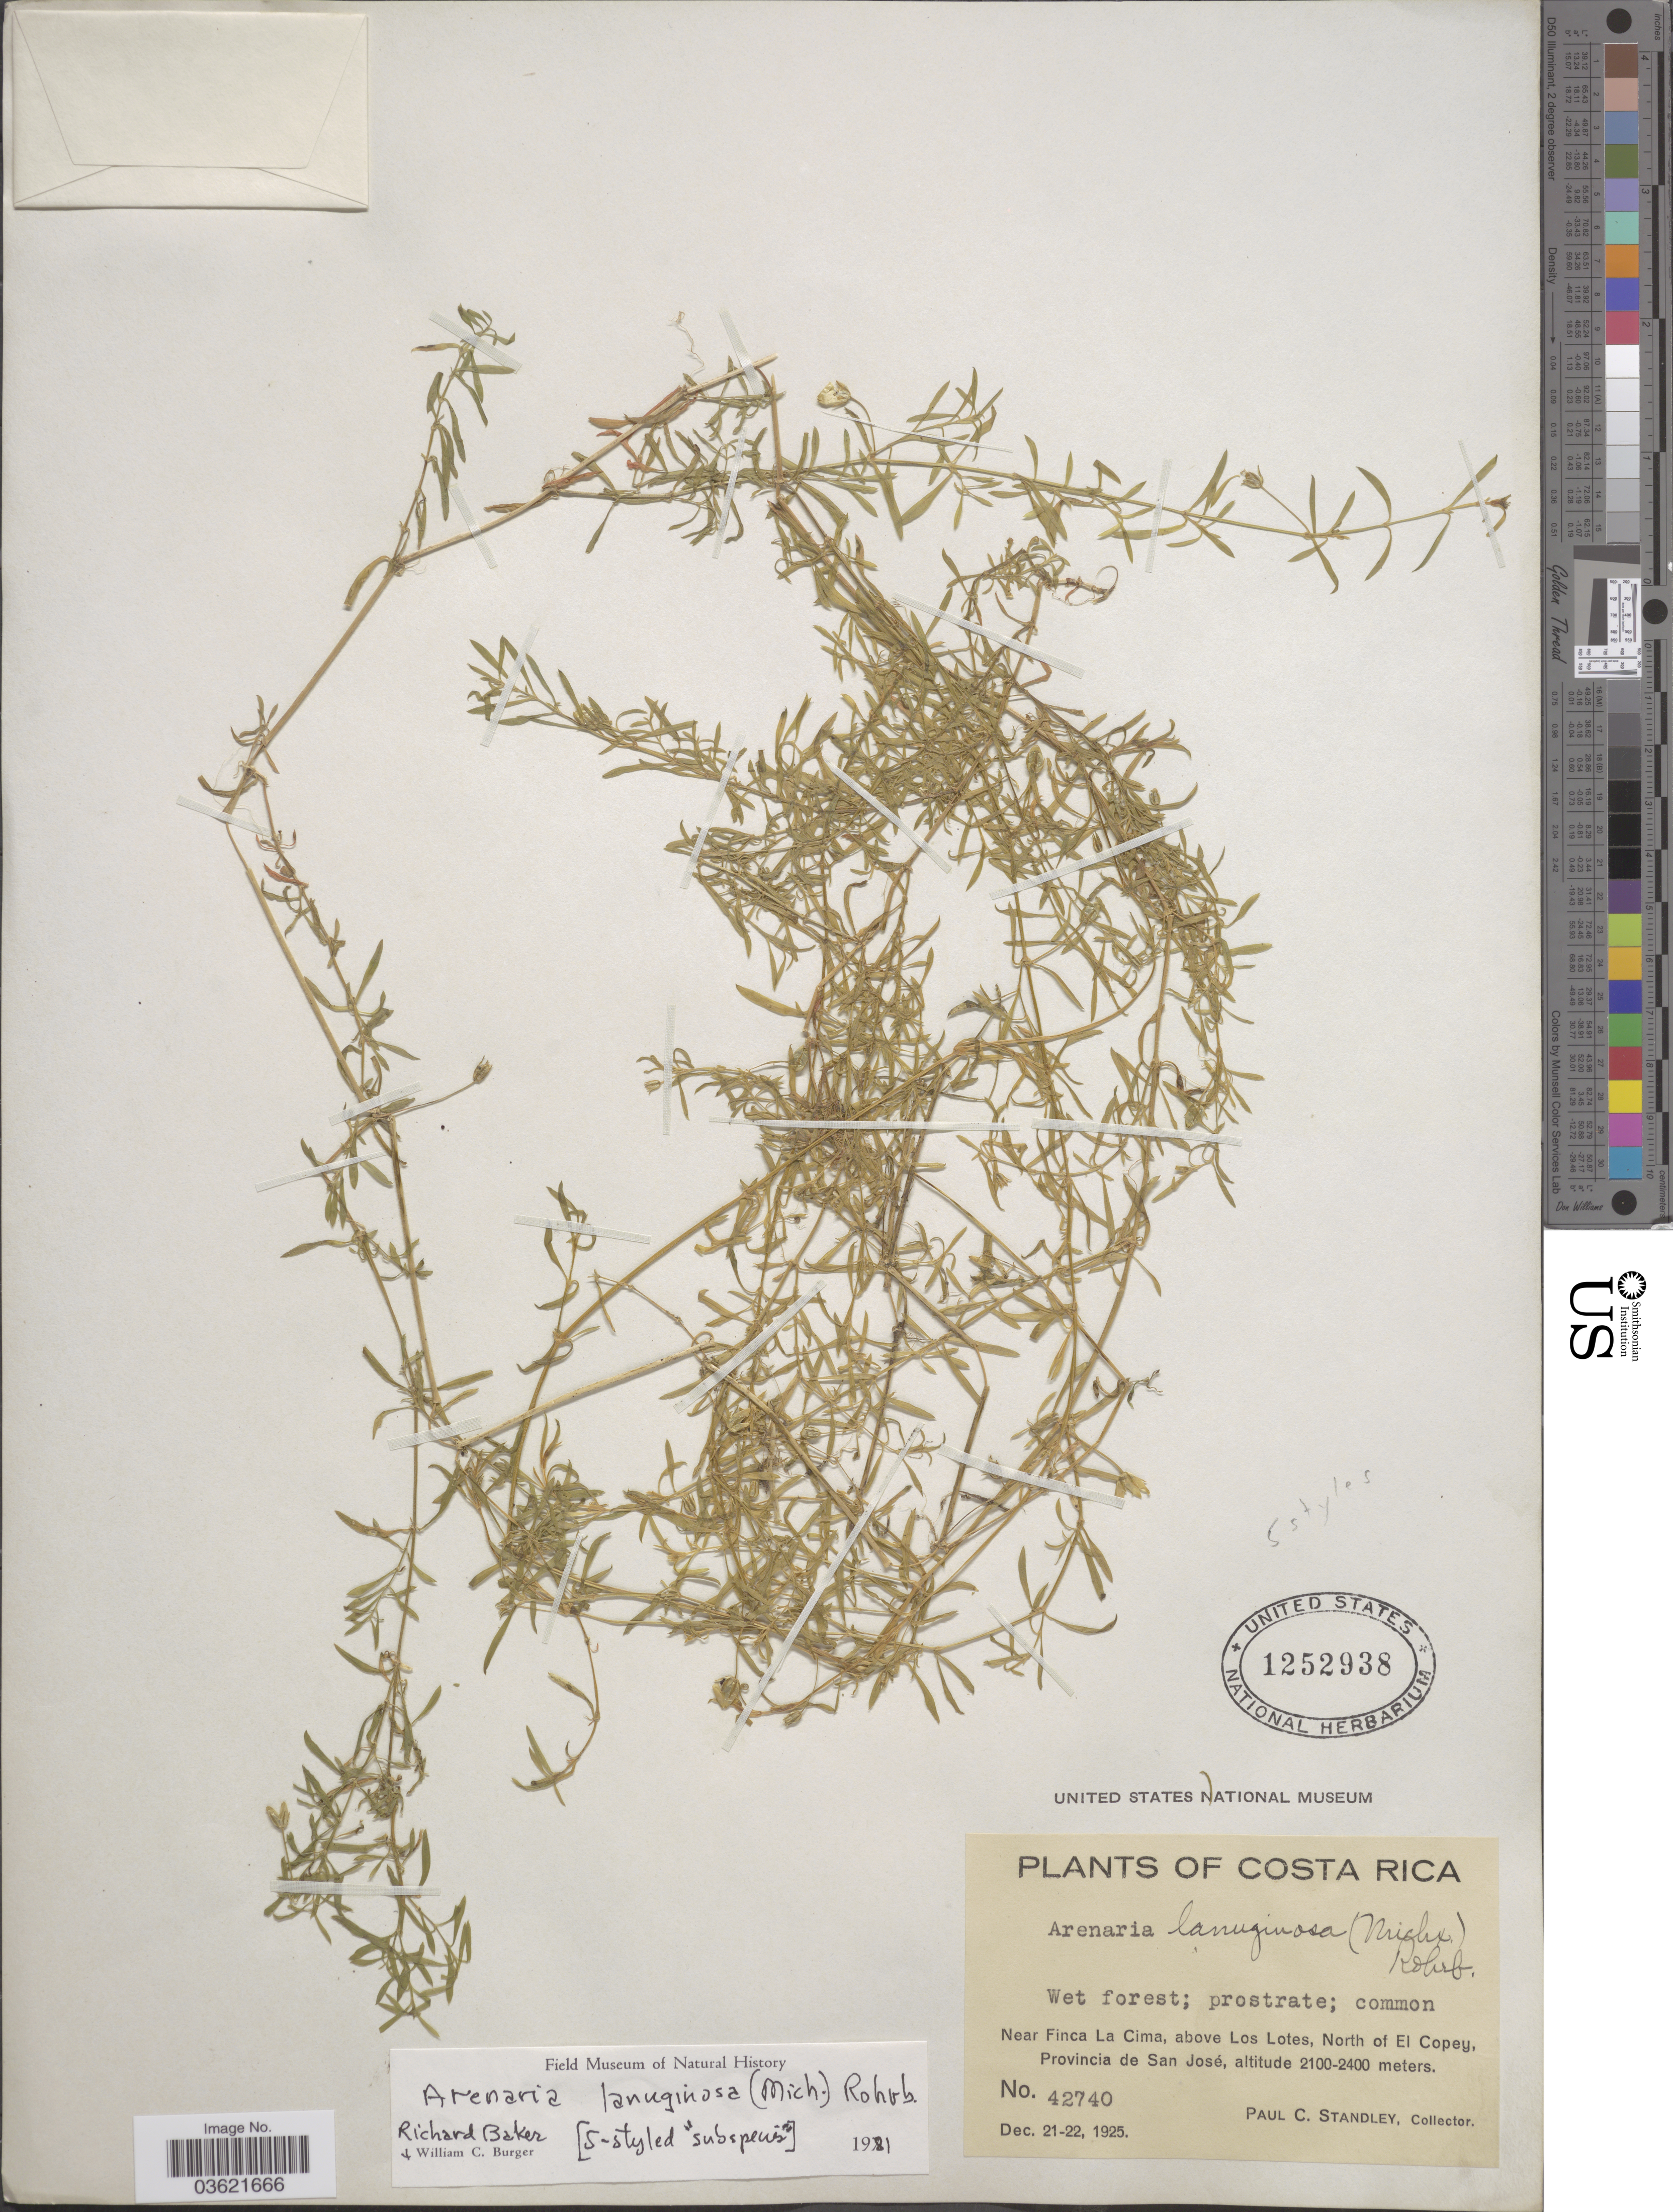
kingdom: Plantae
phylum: Tracheophyta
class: Magnoliopsida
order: Caryophyllales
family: Caryophyllaceae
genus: Arenaria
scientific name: Arenaria lanuginosa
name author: (Michx.) Rohrb.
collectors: P. C. Standley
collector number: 42740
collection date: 1925-12-21/1925-12-22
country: Costa Rica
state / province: San José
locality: Near Finca La Cima, above Los Lotes, North of El Copey.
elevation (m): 2100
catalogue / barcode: US 1252938